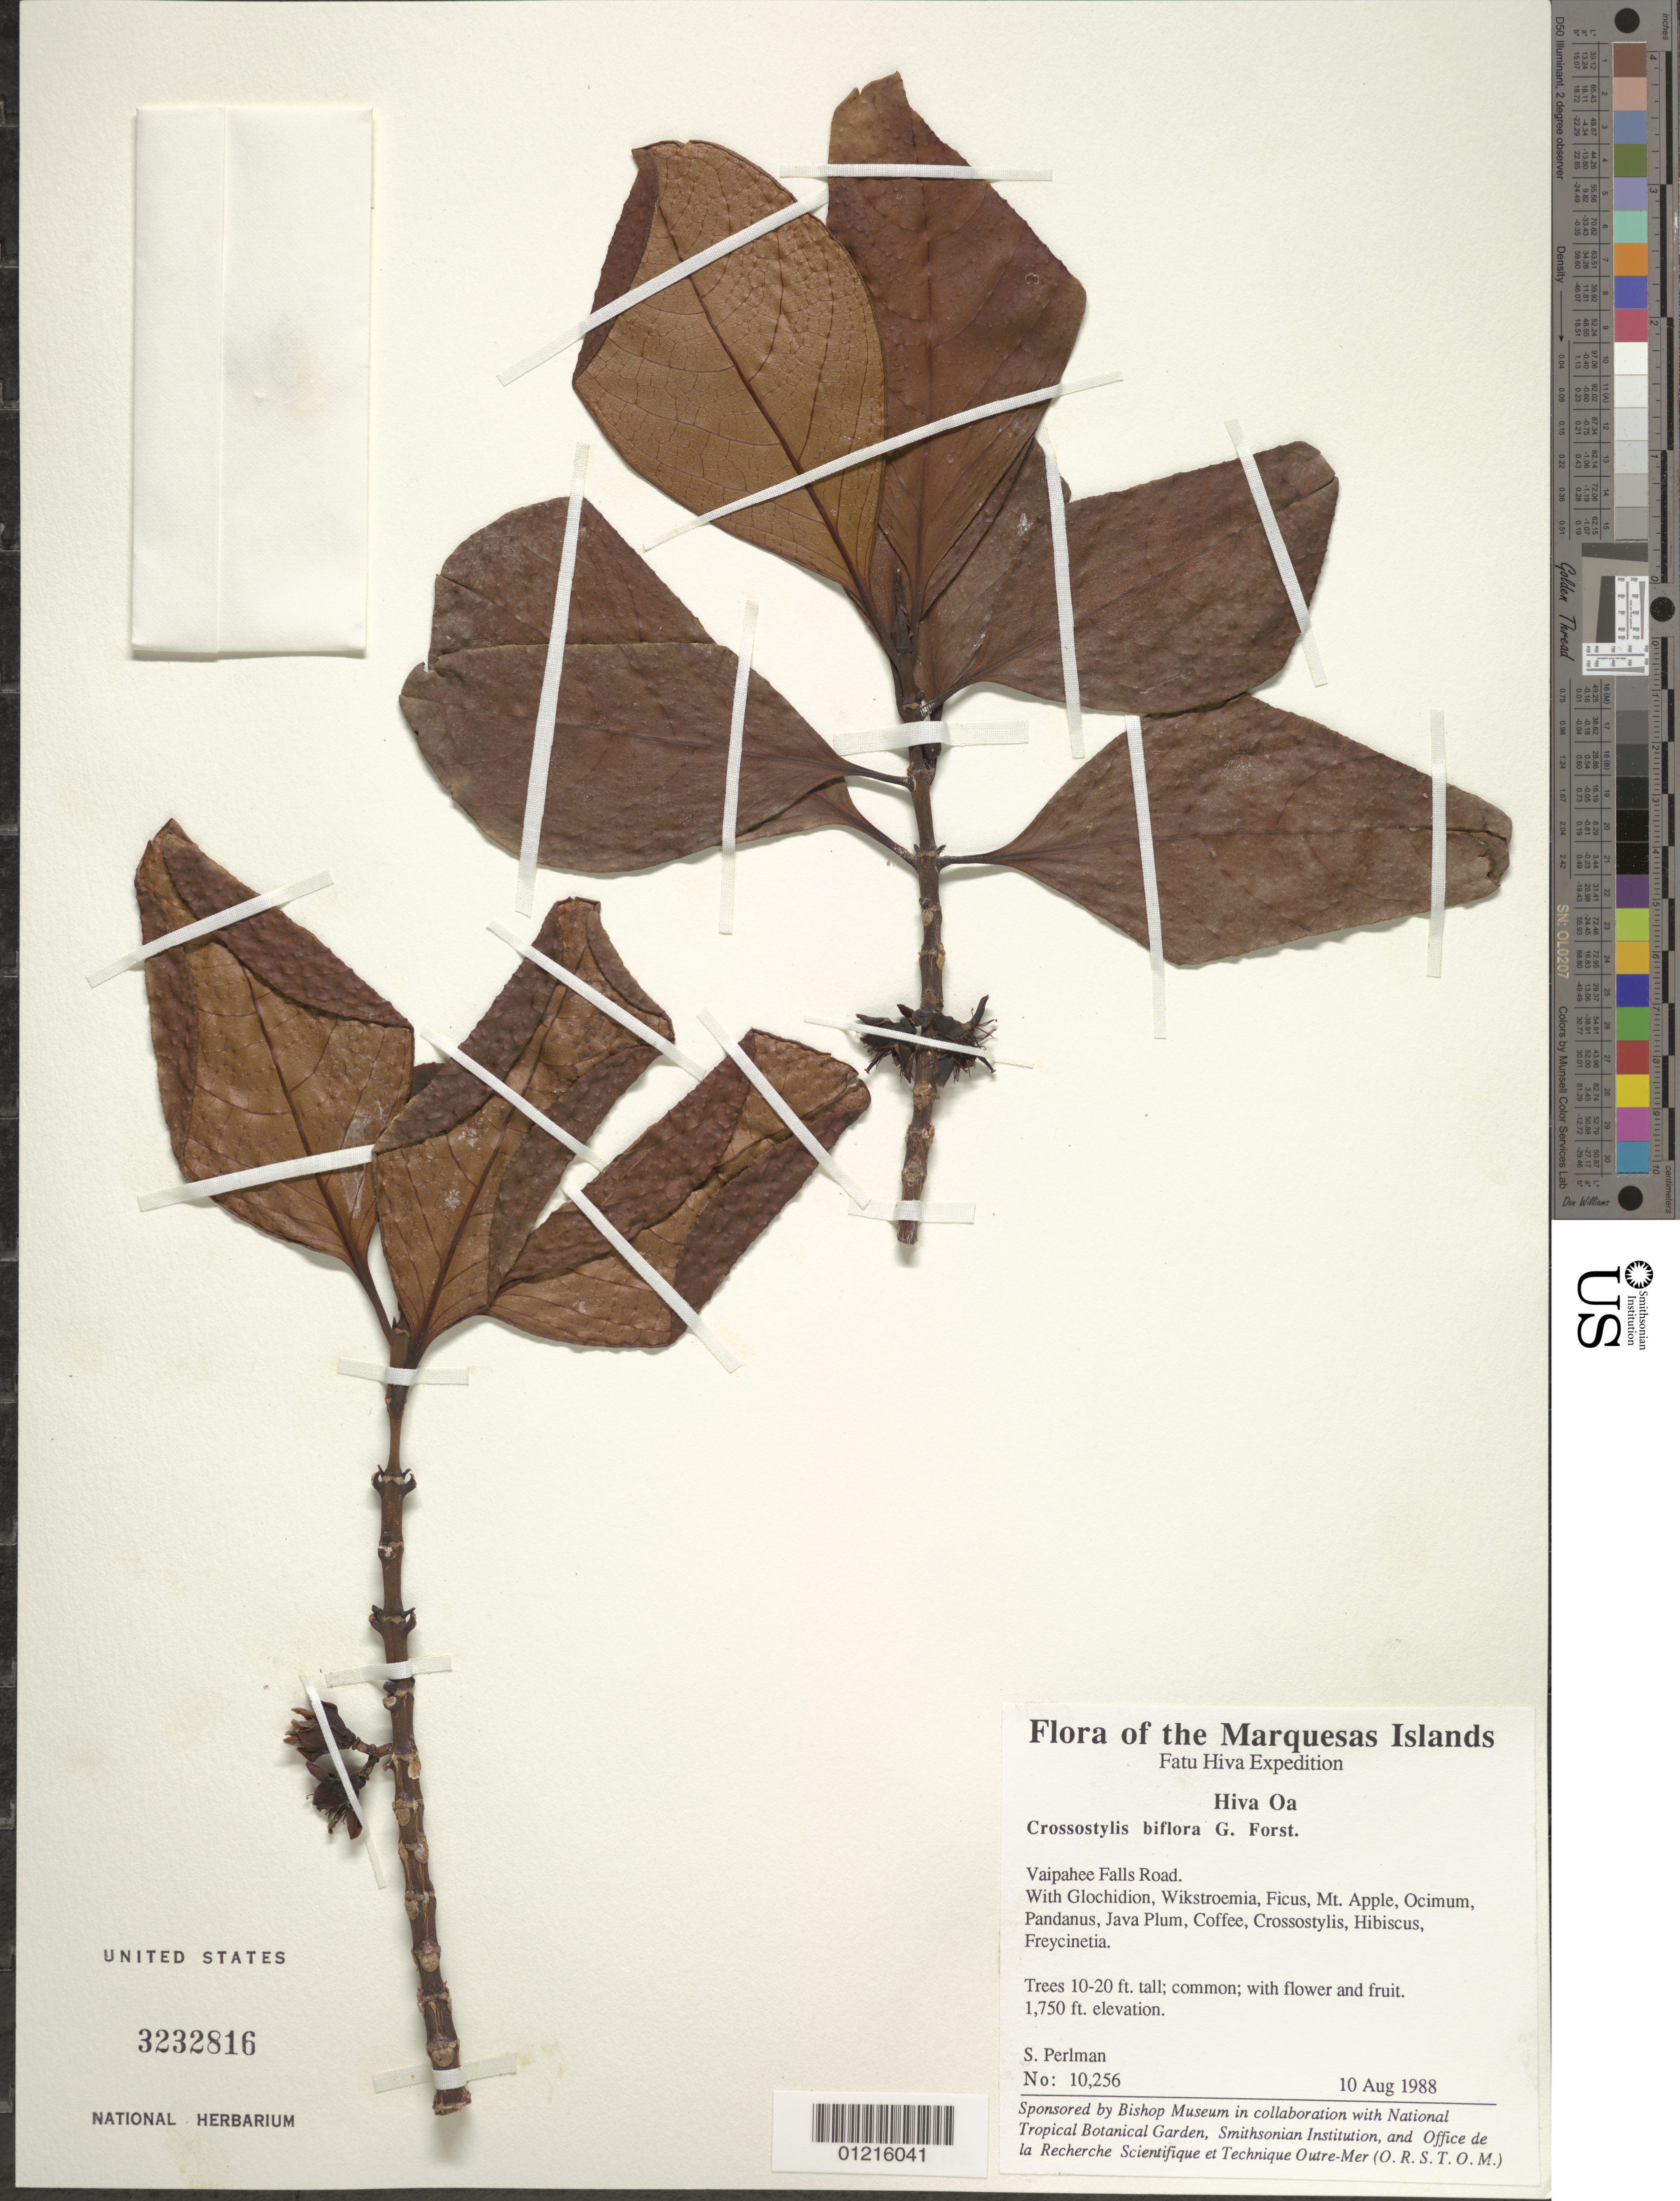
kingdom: Plantae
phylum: Tracheophyta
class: Magnoliopsida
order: Malpighiales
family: Rhizophoraceae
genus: Crossostylis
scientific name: Crossostylis biflora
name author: J.R. Forst. & G. Forst.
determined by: Wagner, W. L., (BOT), Smithsonian Institution - National Museum of Natural History (UNITED STATES)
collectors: S. P. Perlman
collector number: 10256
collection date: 1988-08-10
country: French Polynesia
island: Hiva Oa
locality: Vaipahee Falls road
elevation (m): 533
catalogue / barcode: US 3232816